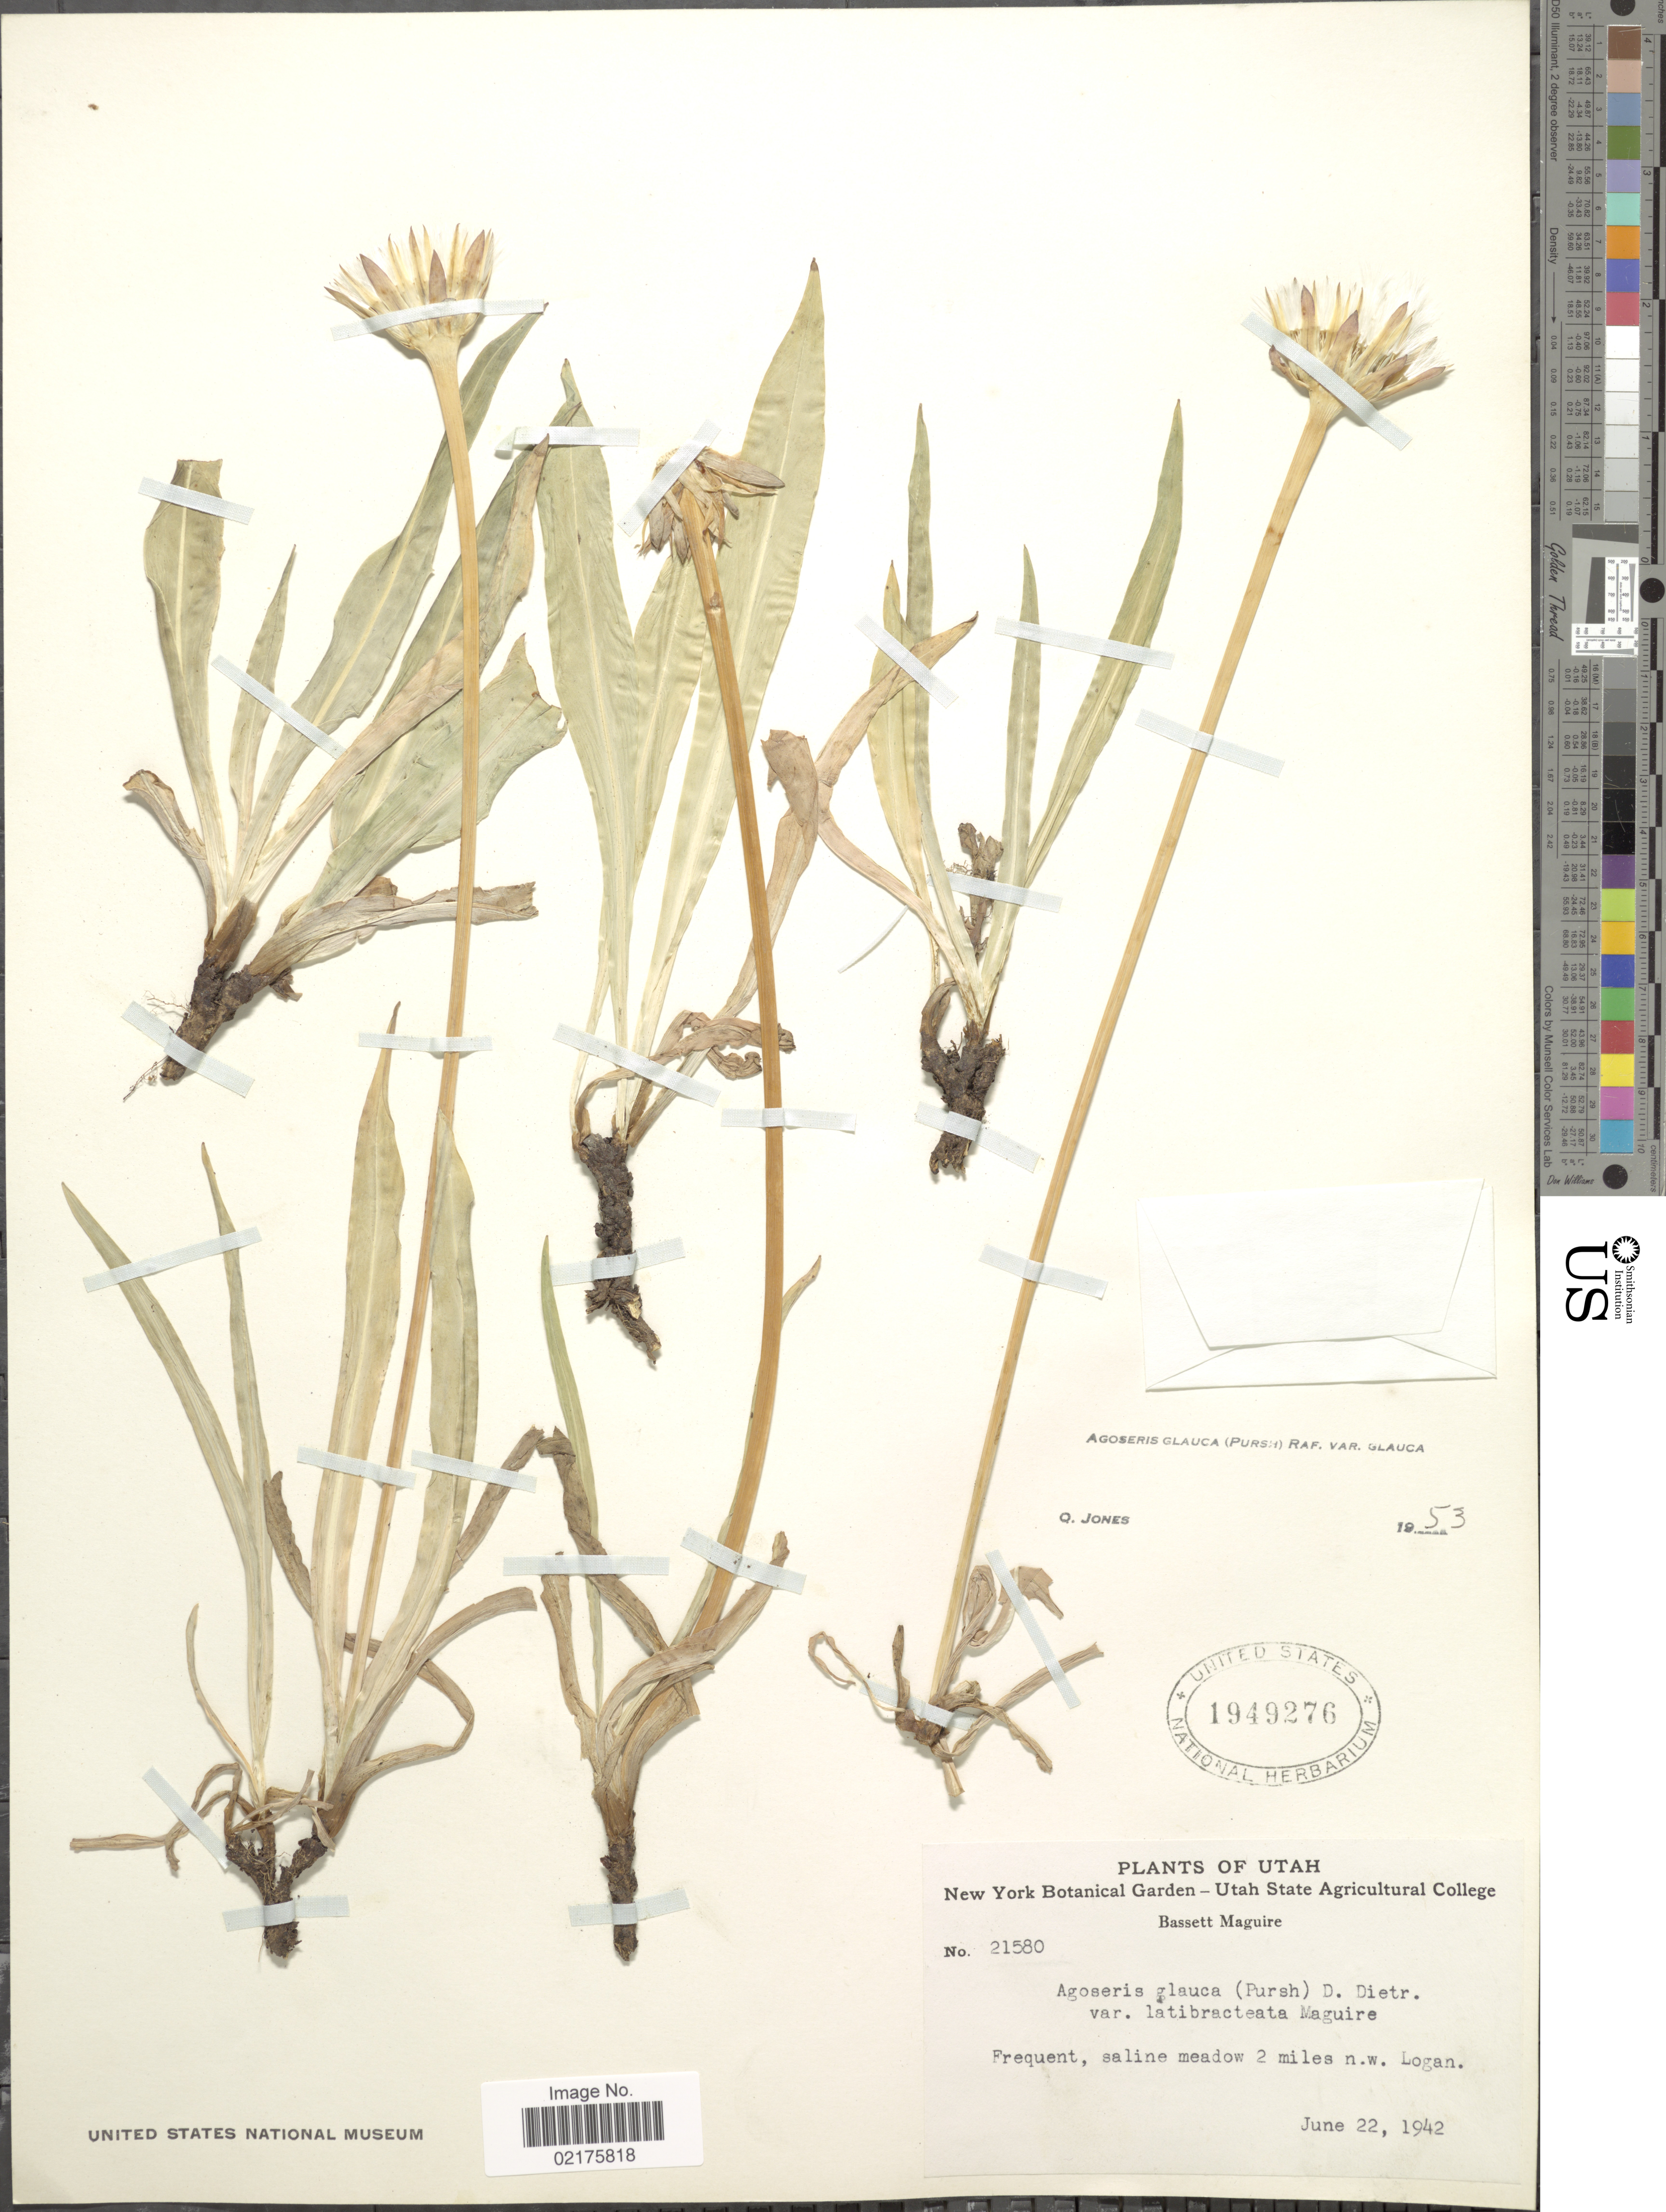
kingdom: Plantae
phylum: Tracheophyta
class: Magnoliopsida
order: Asterales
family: Asteraceae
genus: Agoseris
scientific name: Agoseris glauca var. glauca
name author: (Pursh) Raf.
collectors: B. Maguire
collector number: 21580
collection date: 1942-06-22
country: United States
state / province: Utah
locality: Frequent, saline meadow 2 miles n.w. Logan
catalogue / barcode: US 1949276